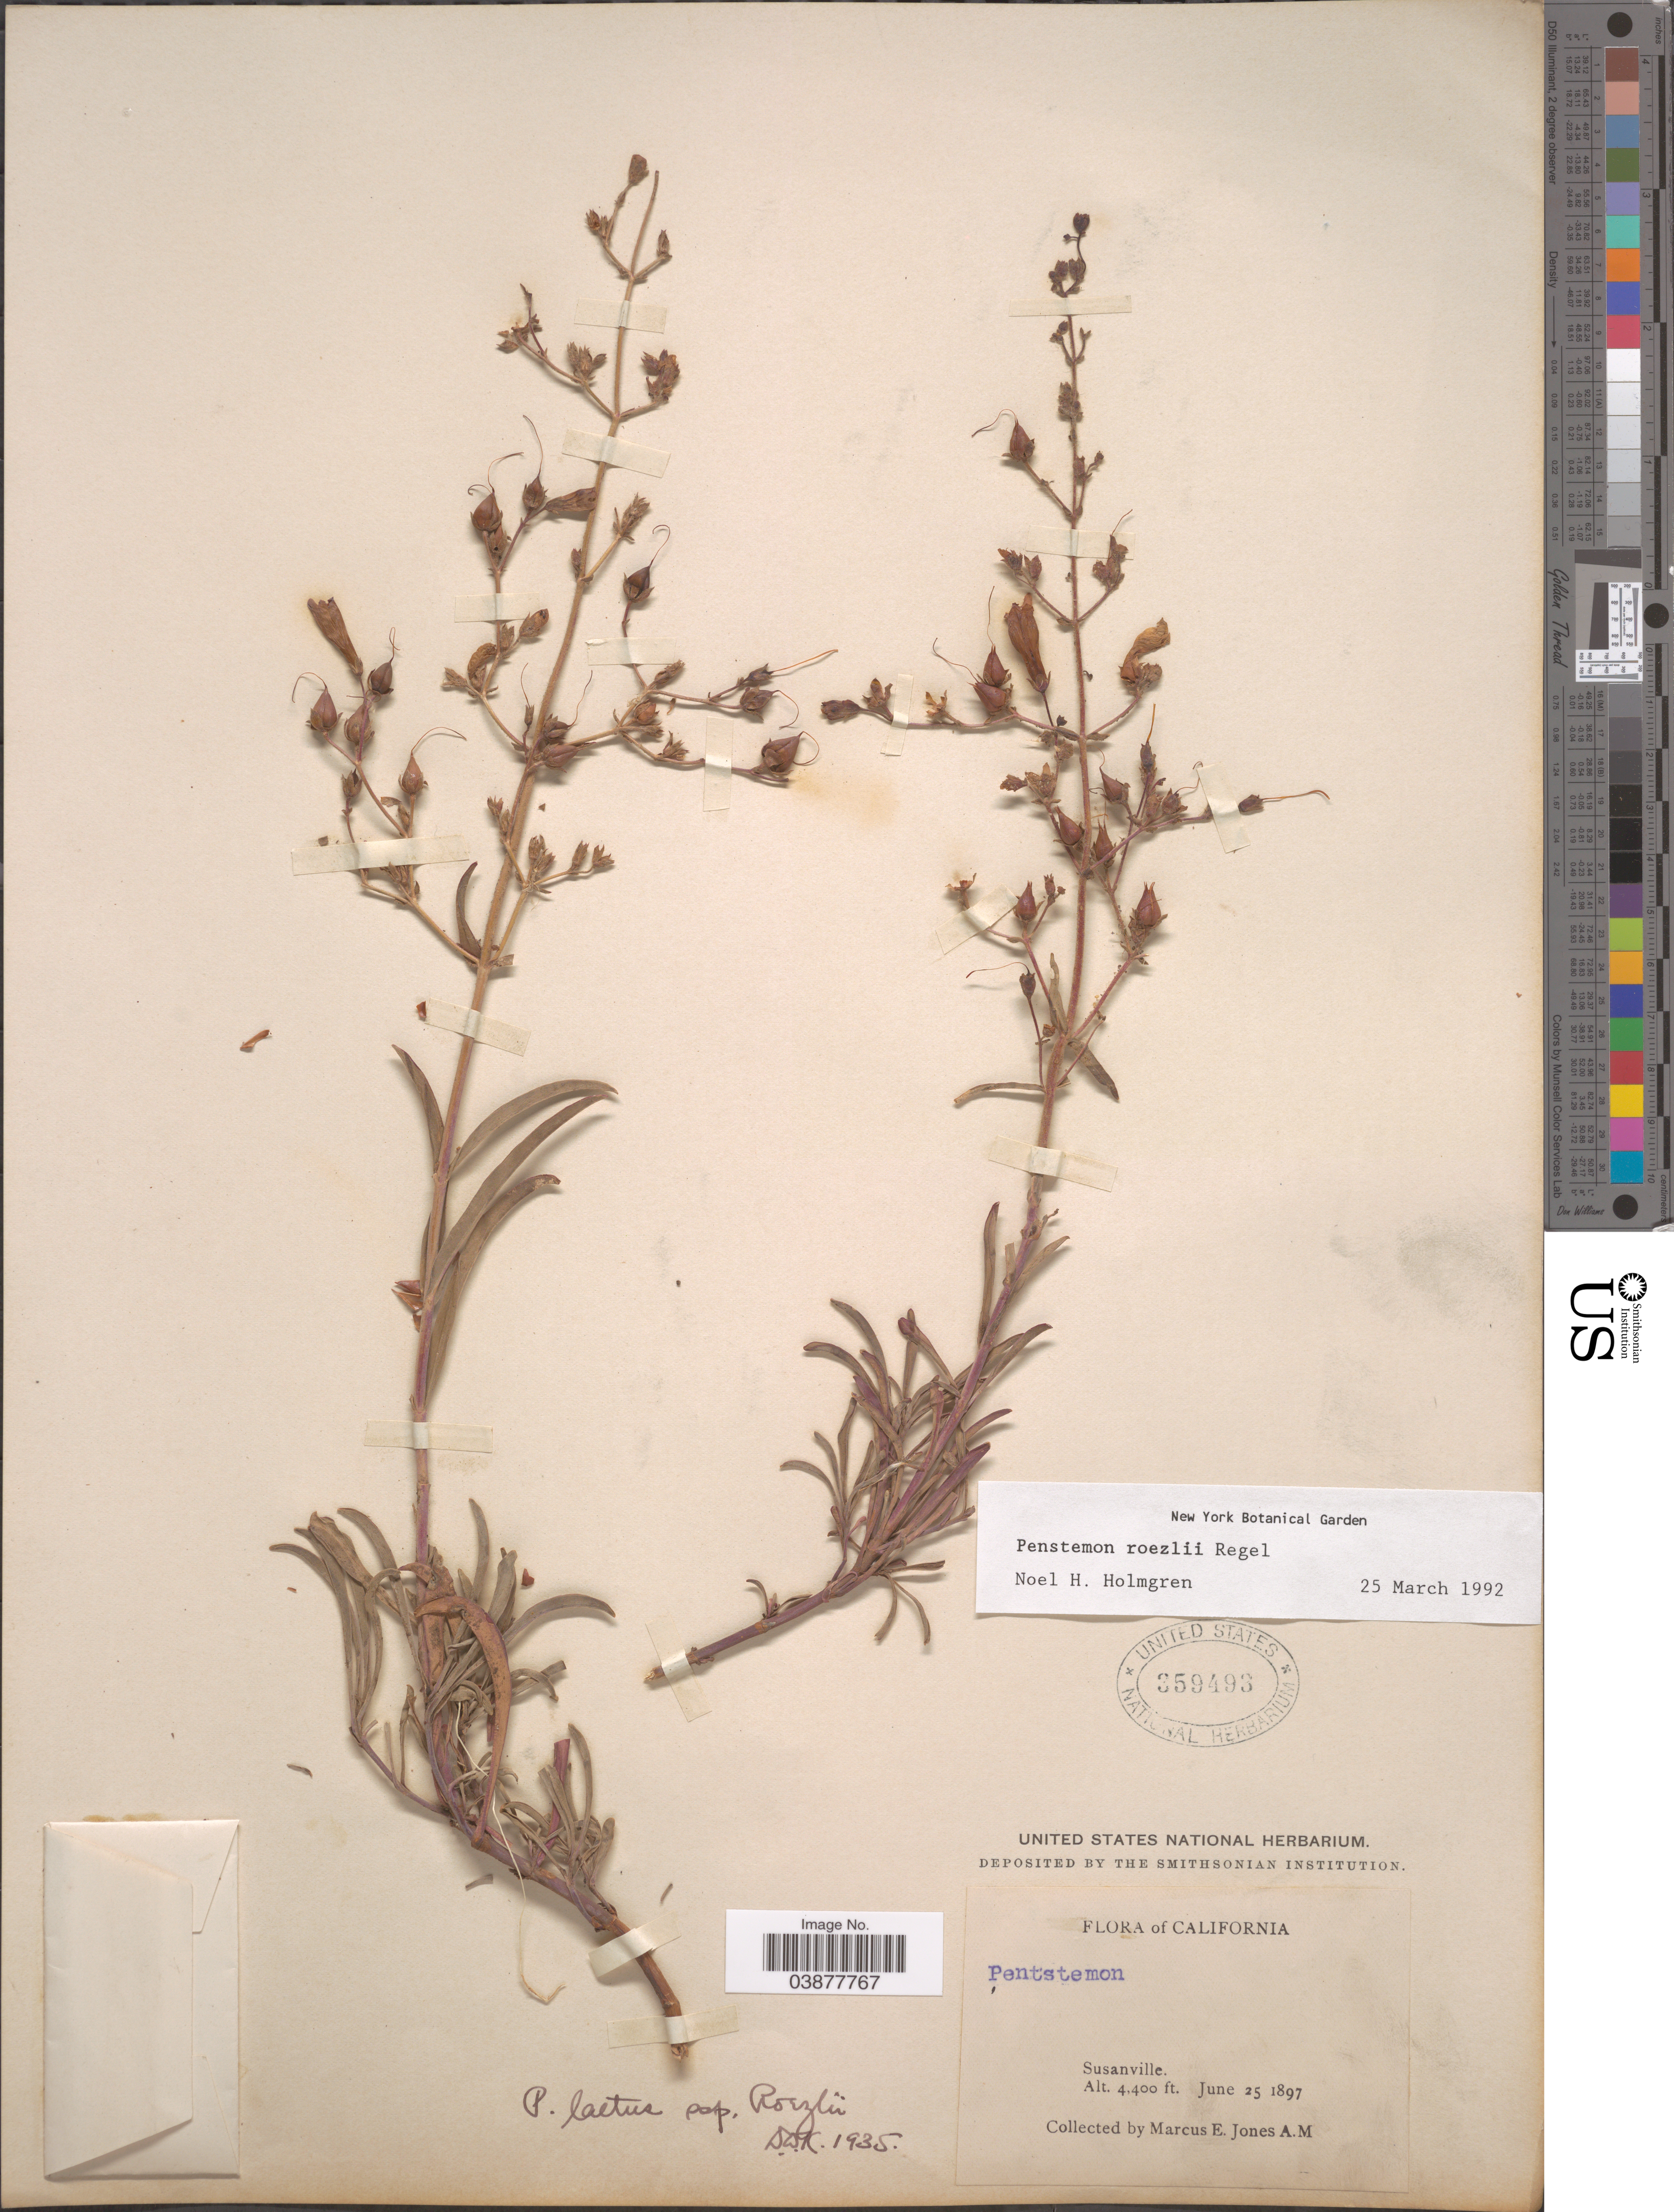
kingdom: Plantae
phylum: Tracheophyta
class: Magnoliopsida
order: Lamiales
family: Plantaginaceae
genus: Penstemon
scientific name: Penstemon roezlii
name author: Regel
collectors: M. E. Jones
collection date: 1897-06-25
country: United States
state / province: California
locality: Susanville.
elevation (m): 1341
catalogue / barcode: US 359493